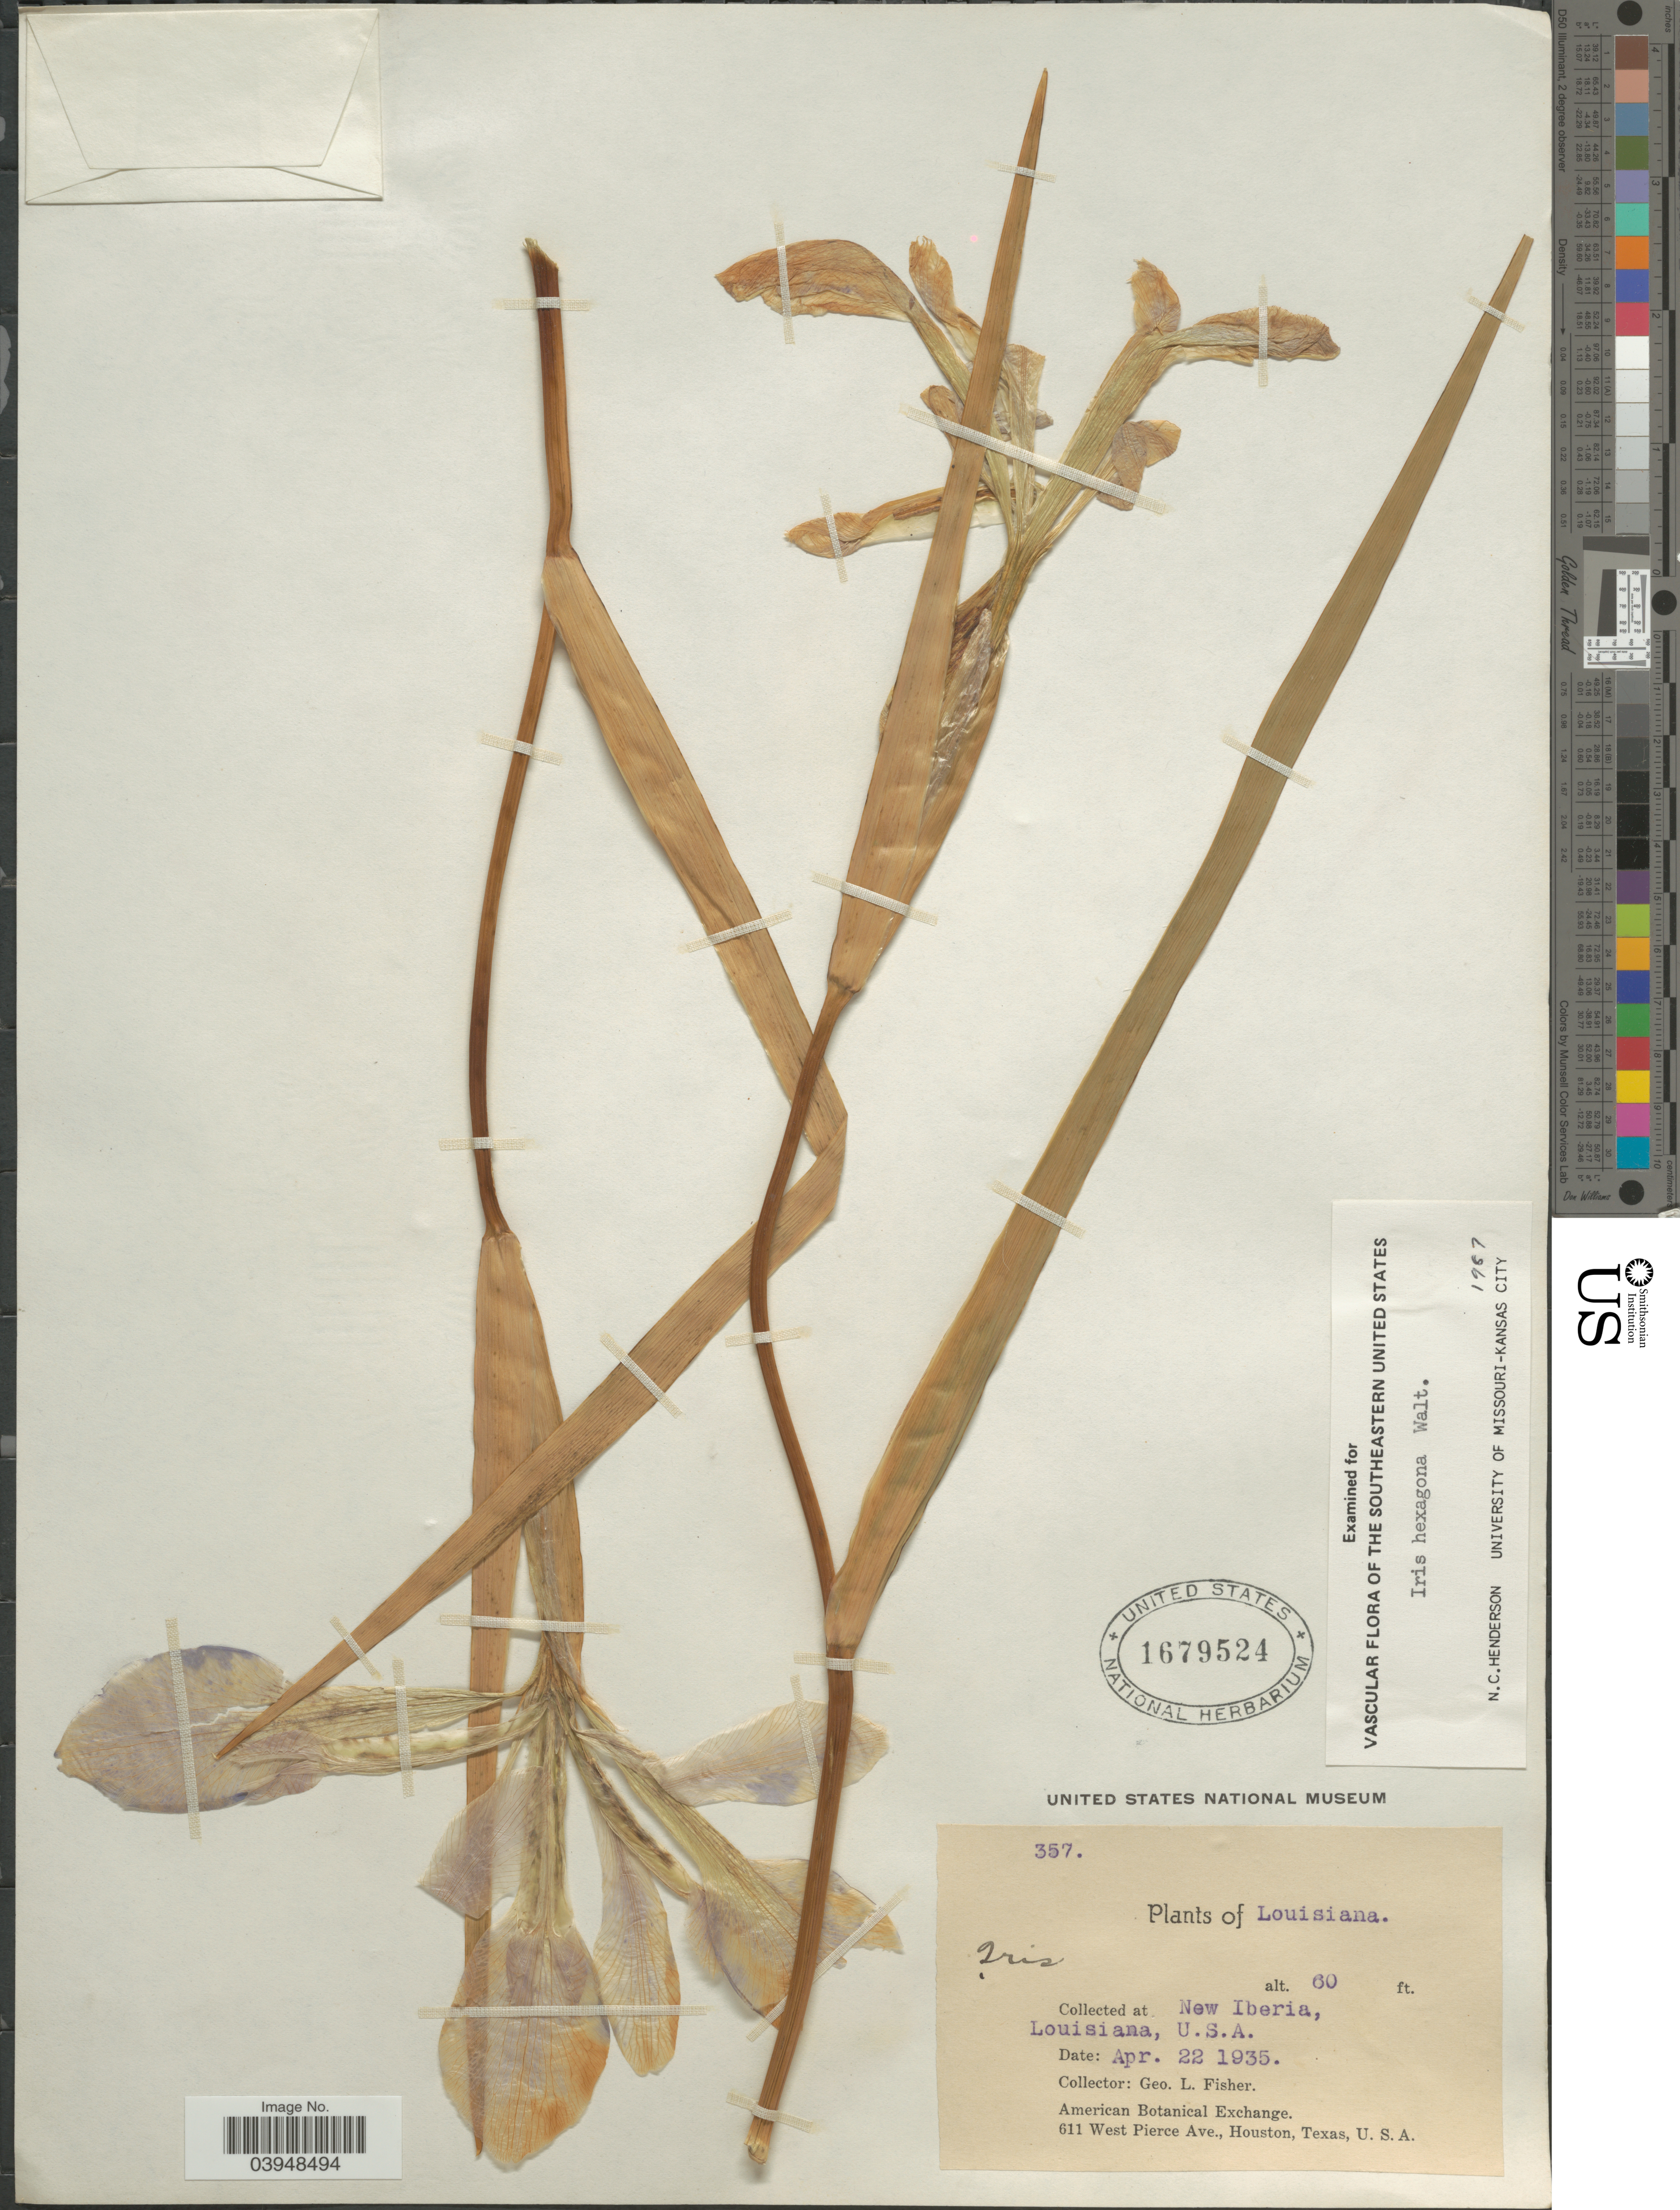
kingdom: Plantae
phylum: Tracheophyta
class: Liliopsida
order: Asparagales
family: Iridaceae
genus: Iris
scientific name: Iris hexagona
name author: Walter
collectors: G. L. Fisher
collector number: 357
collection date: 1935-04-22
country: United States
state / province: Louisiana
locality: New Iberia.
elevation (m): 18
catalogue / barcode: US 1679524